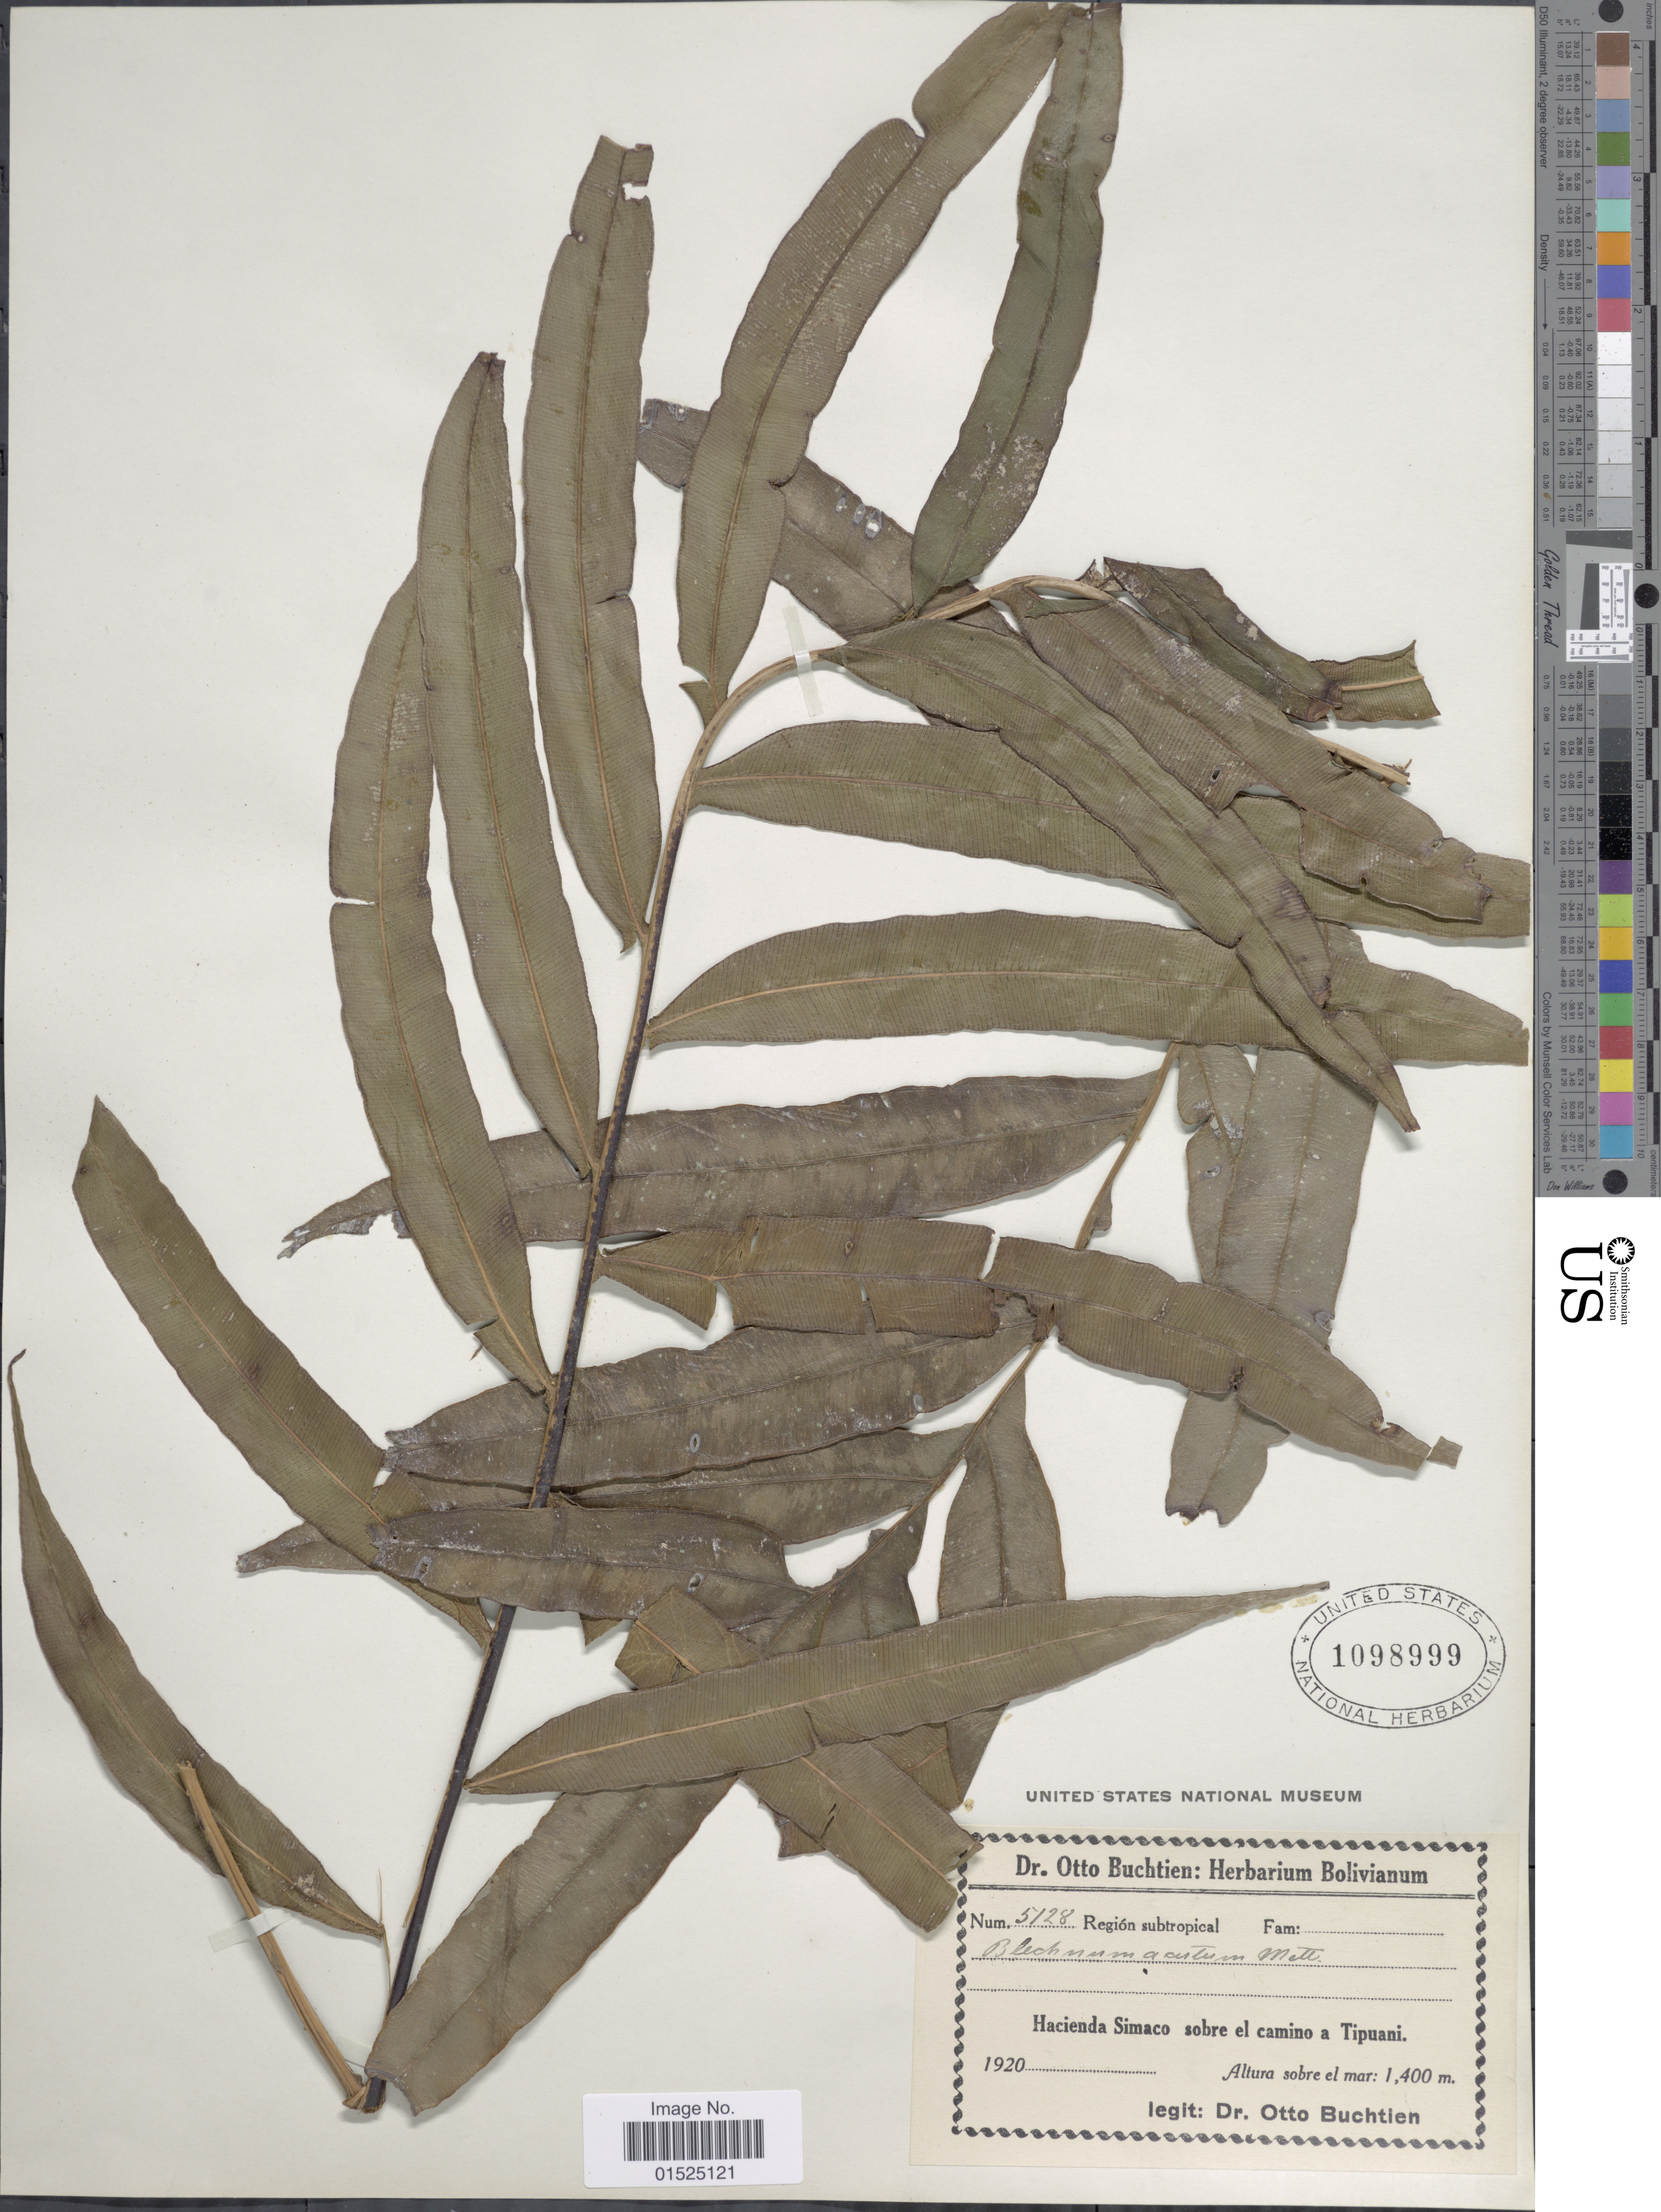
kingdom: Plantae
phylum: Tracheophyta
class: Polypodiopsida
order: Polypodiales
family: Blechnaceae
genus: Blechnum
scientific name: Blechnum acutum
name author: (Desv.) Mett.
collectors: O. Buchtien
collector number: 5128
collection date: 1920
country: Bolivia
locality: Subtropical, Hacienda Simaco sobre el camino a Tipuani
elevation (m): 1400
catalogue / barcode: US 1098999